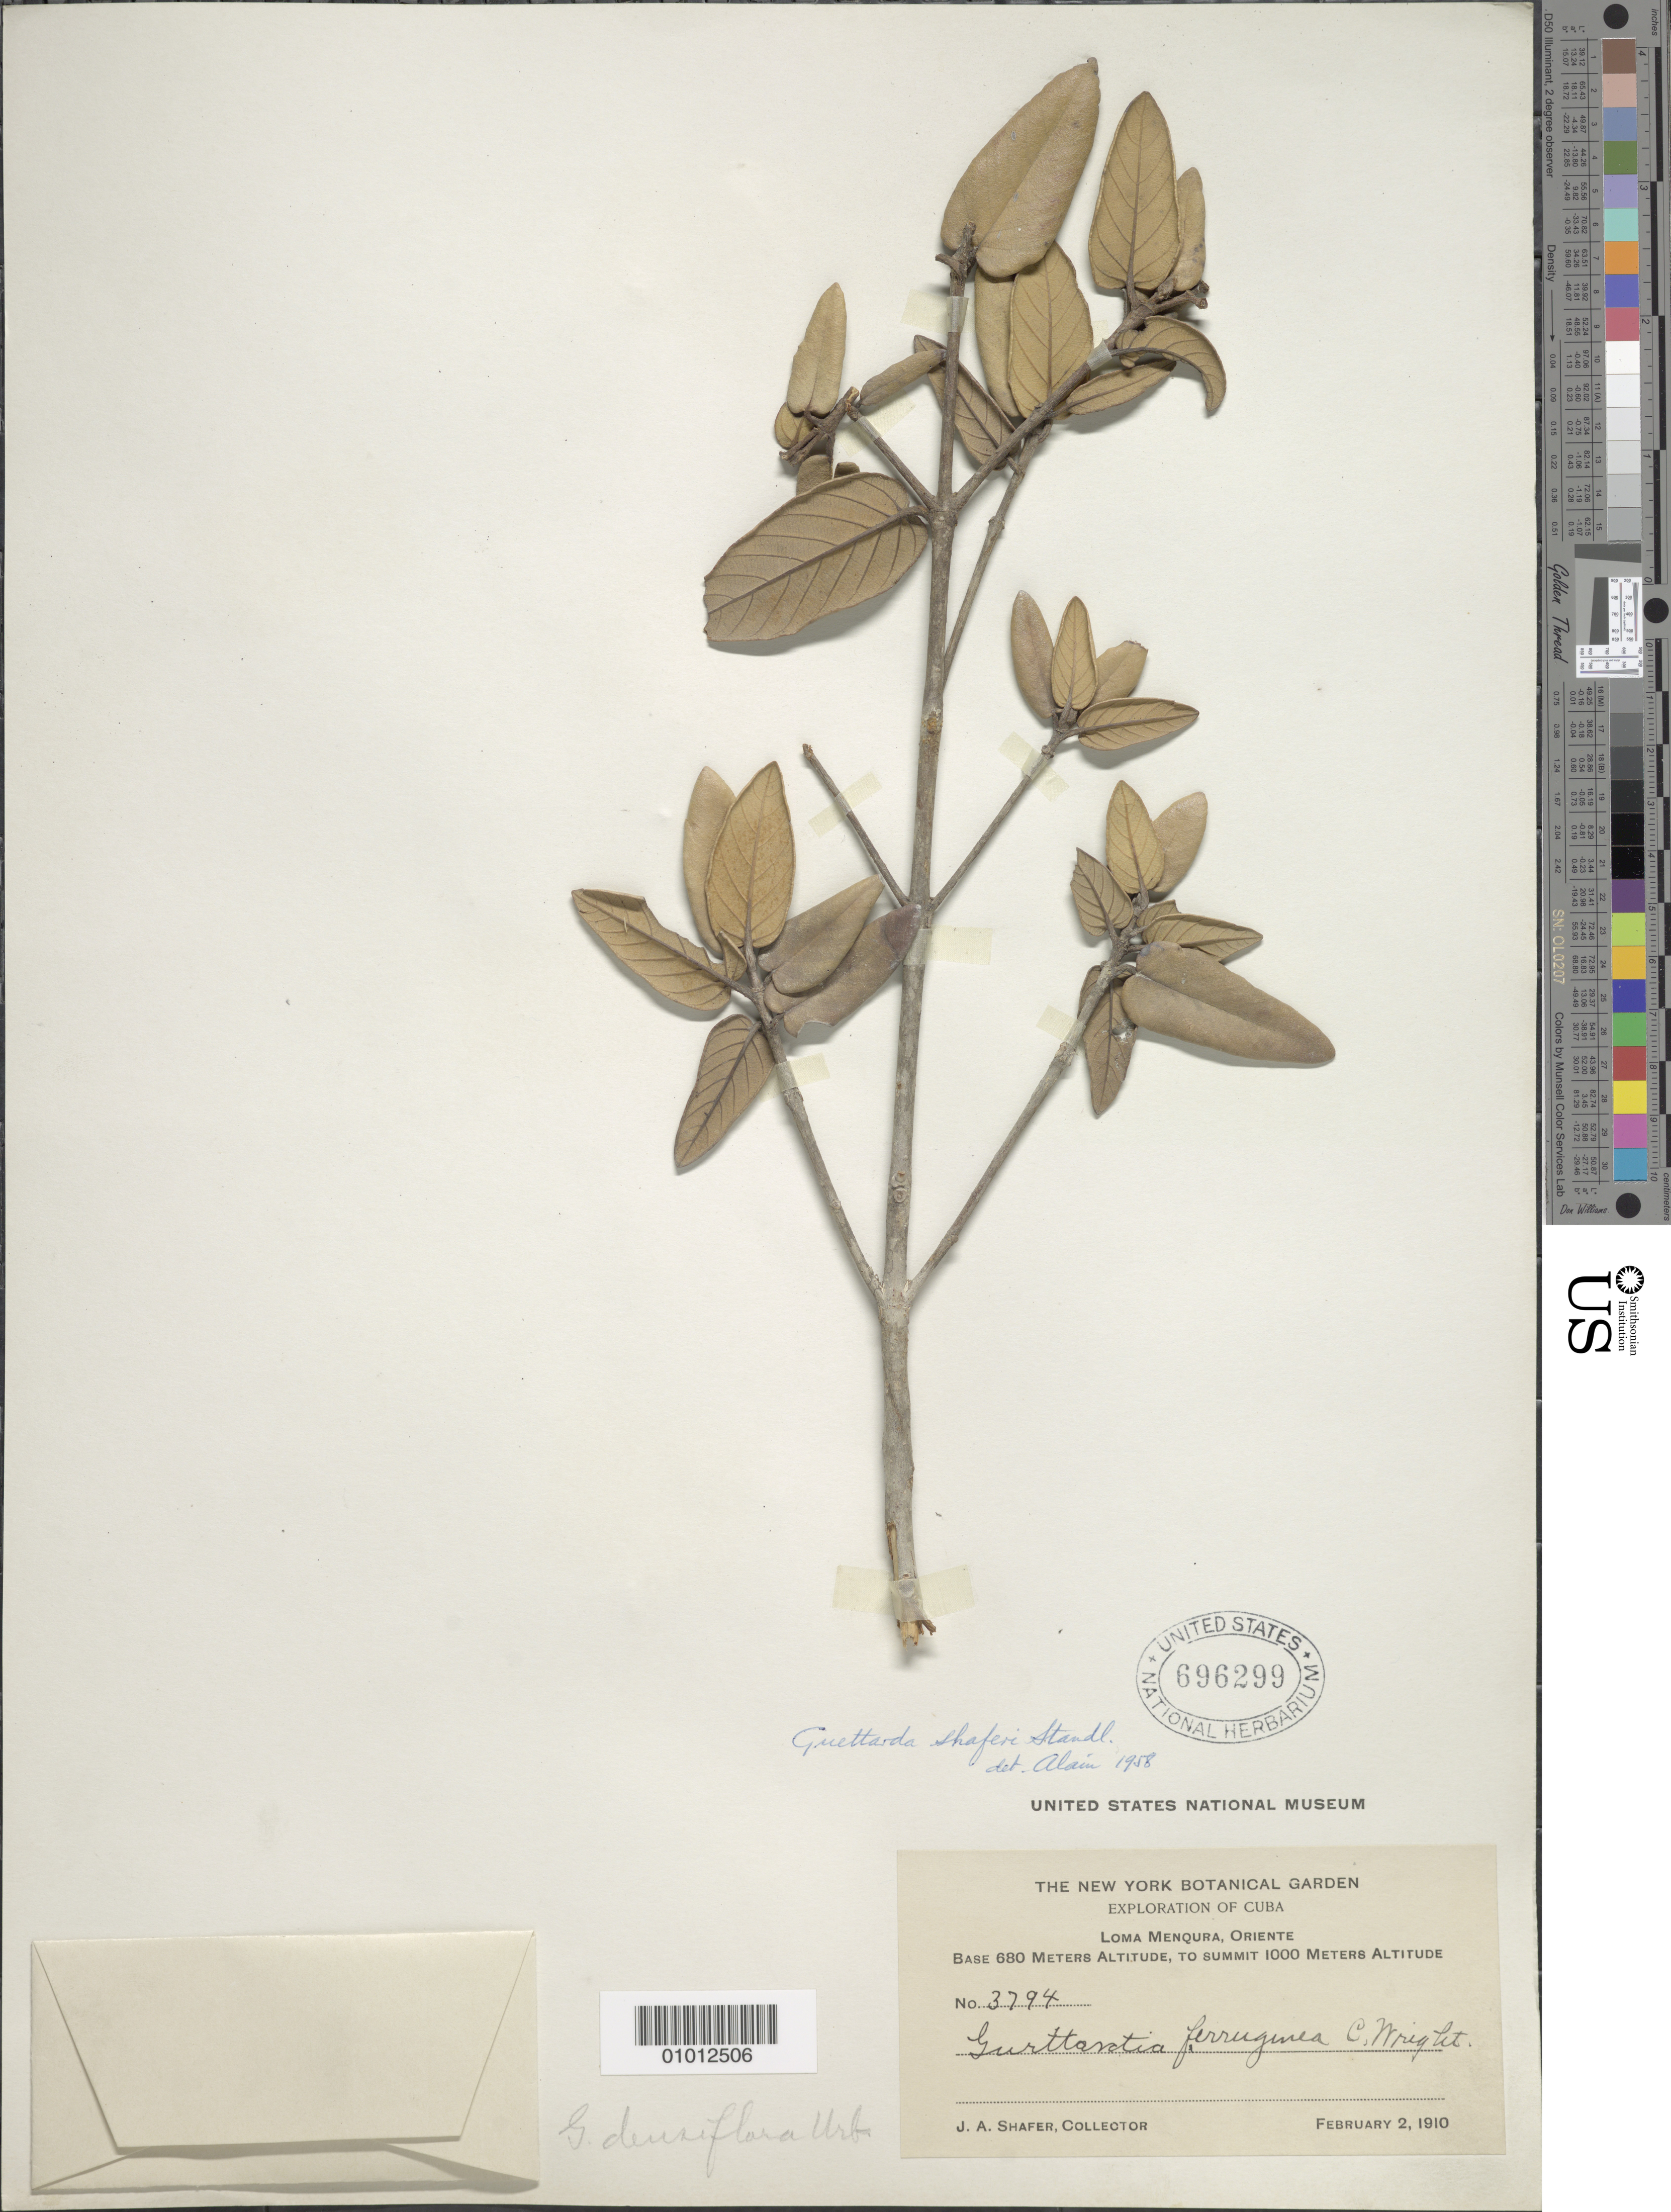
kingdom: Plantae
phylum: Tracheophyta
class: Magnoliopsida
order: Gentianales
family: Rubiaceae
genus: Guettarda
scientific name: Guettarda shaferi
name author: Standl.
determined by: Liogier, Alain H.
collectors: J. A. Shafer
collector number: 3794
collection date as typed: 02 Feb 1910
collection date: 1910-02-02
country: Cuba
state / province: Oriente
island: Cuba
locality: Loma Menqura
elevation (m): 680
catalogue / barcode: US 696299